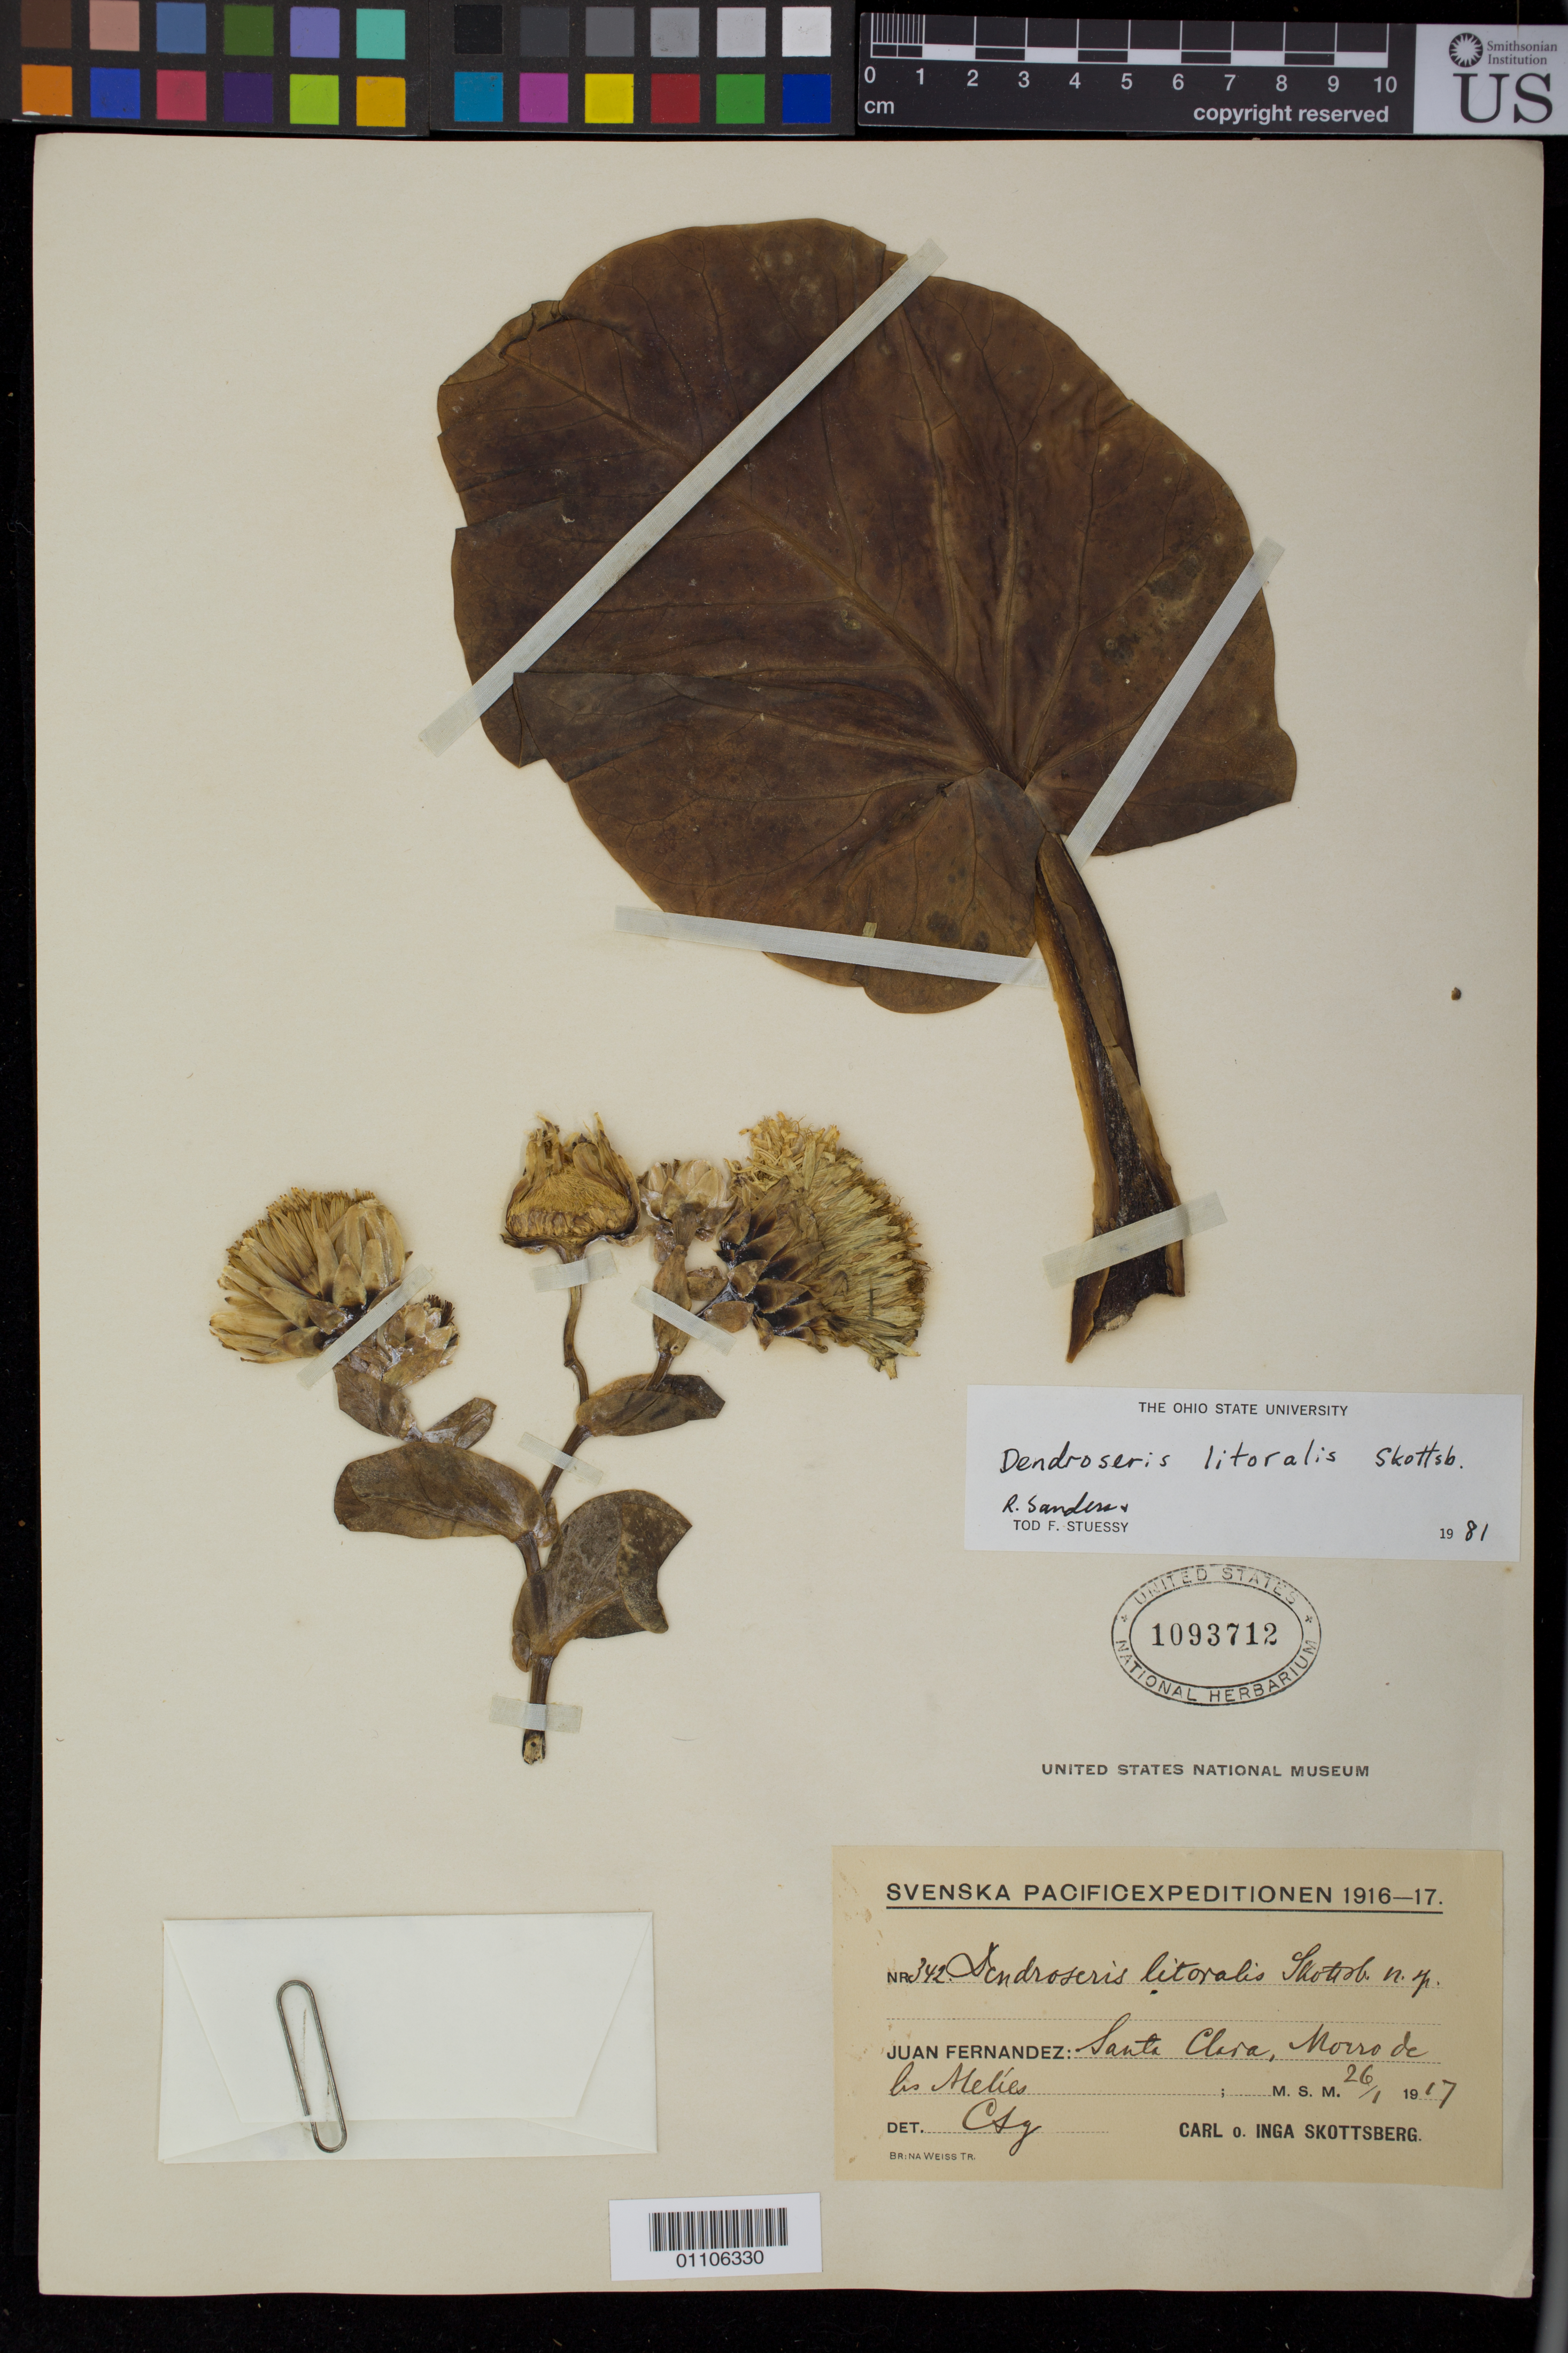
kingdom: Plantae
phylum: Tracheophyta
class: Magnoliopsida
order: Asterales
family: Asteraceae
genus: Dendroseris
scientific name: Dendroseris litoralis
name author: Skottsb.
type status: Type Collection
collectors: C. Skottsberg & I. Skottsberg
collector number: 342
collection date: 1917-01-26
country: Chile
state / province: Valparaíso (V)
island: Santa Clara Island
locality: Juan Fernandez: Santa Clara, Morro de los Alelíes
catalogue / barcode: US 1093712